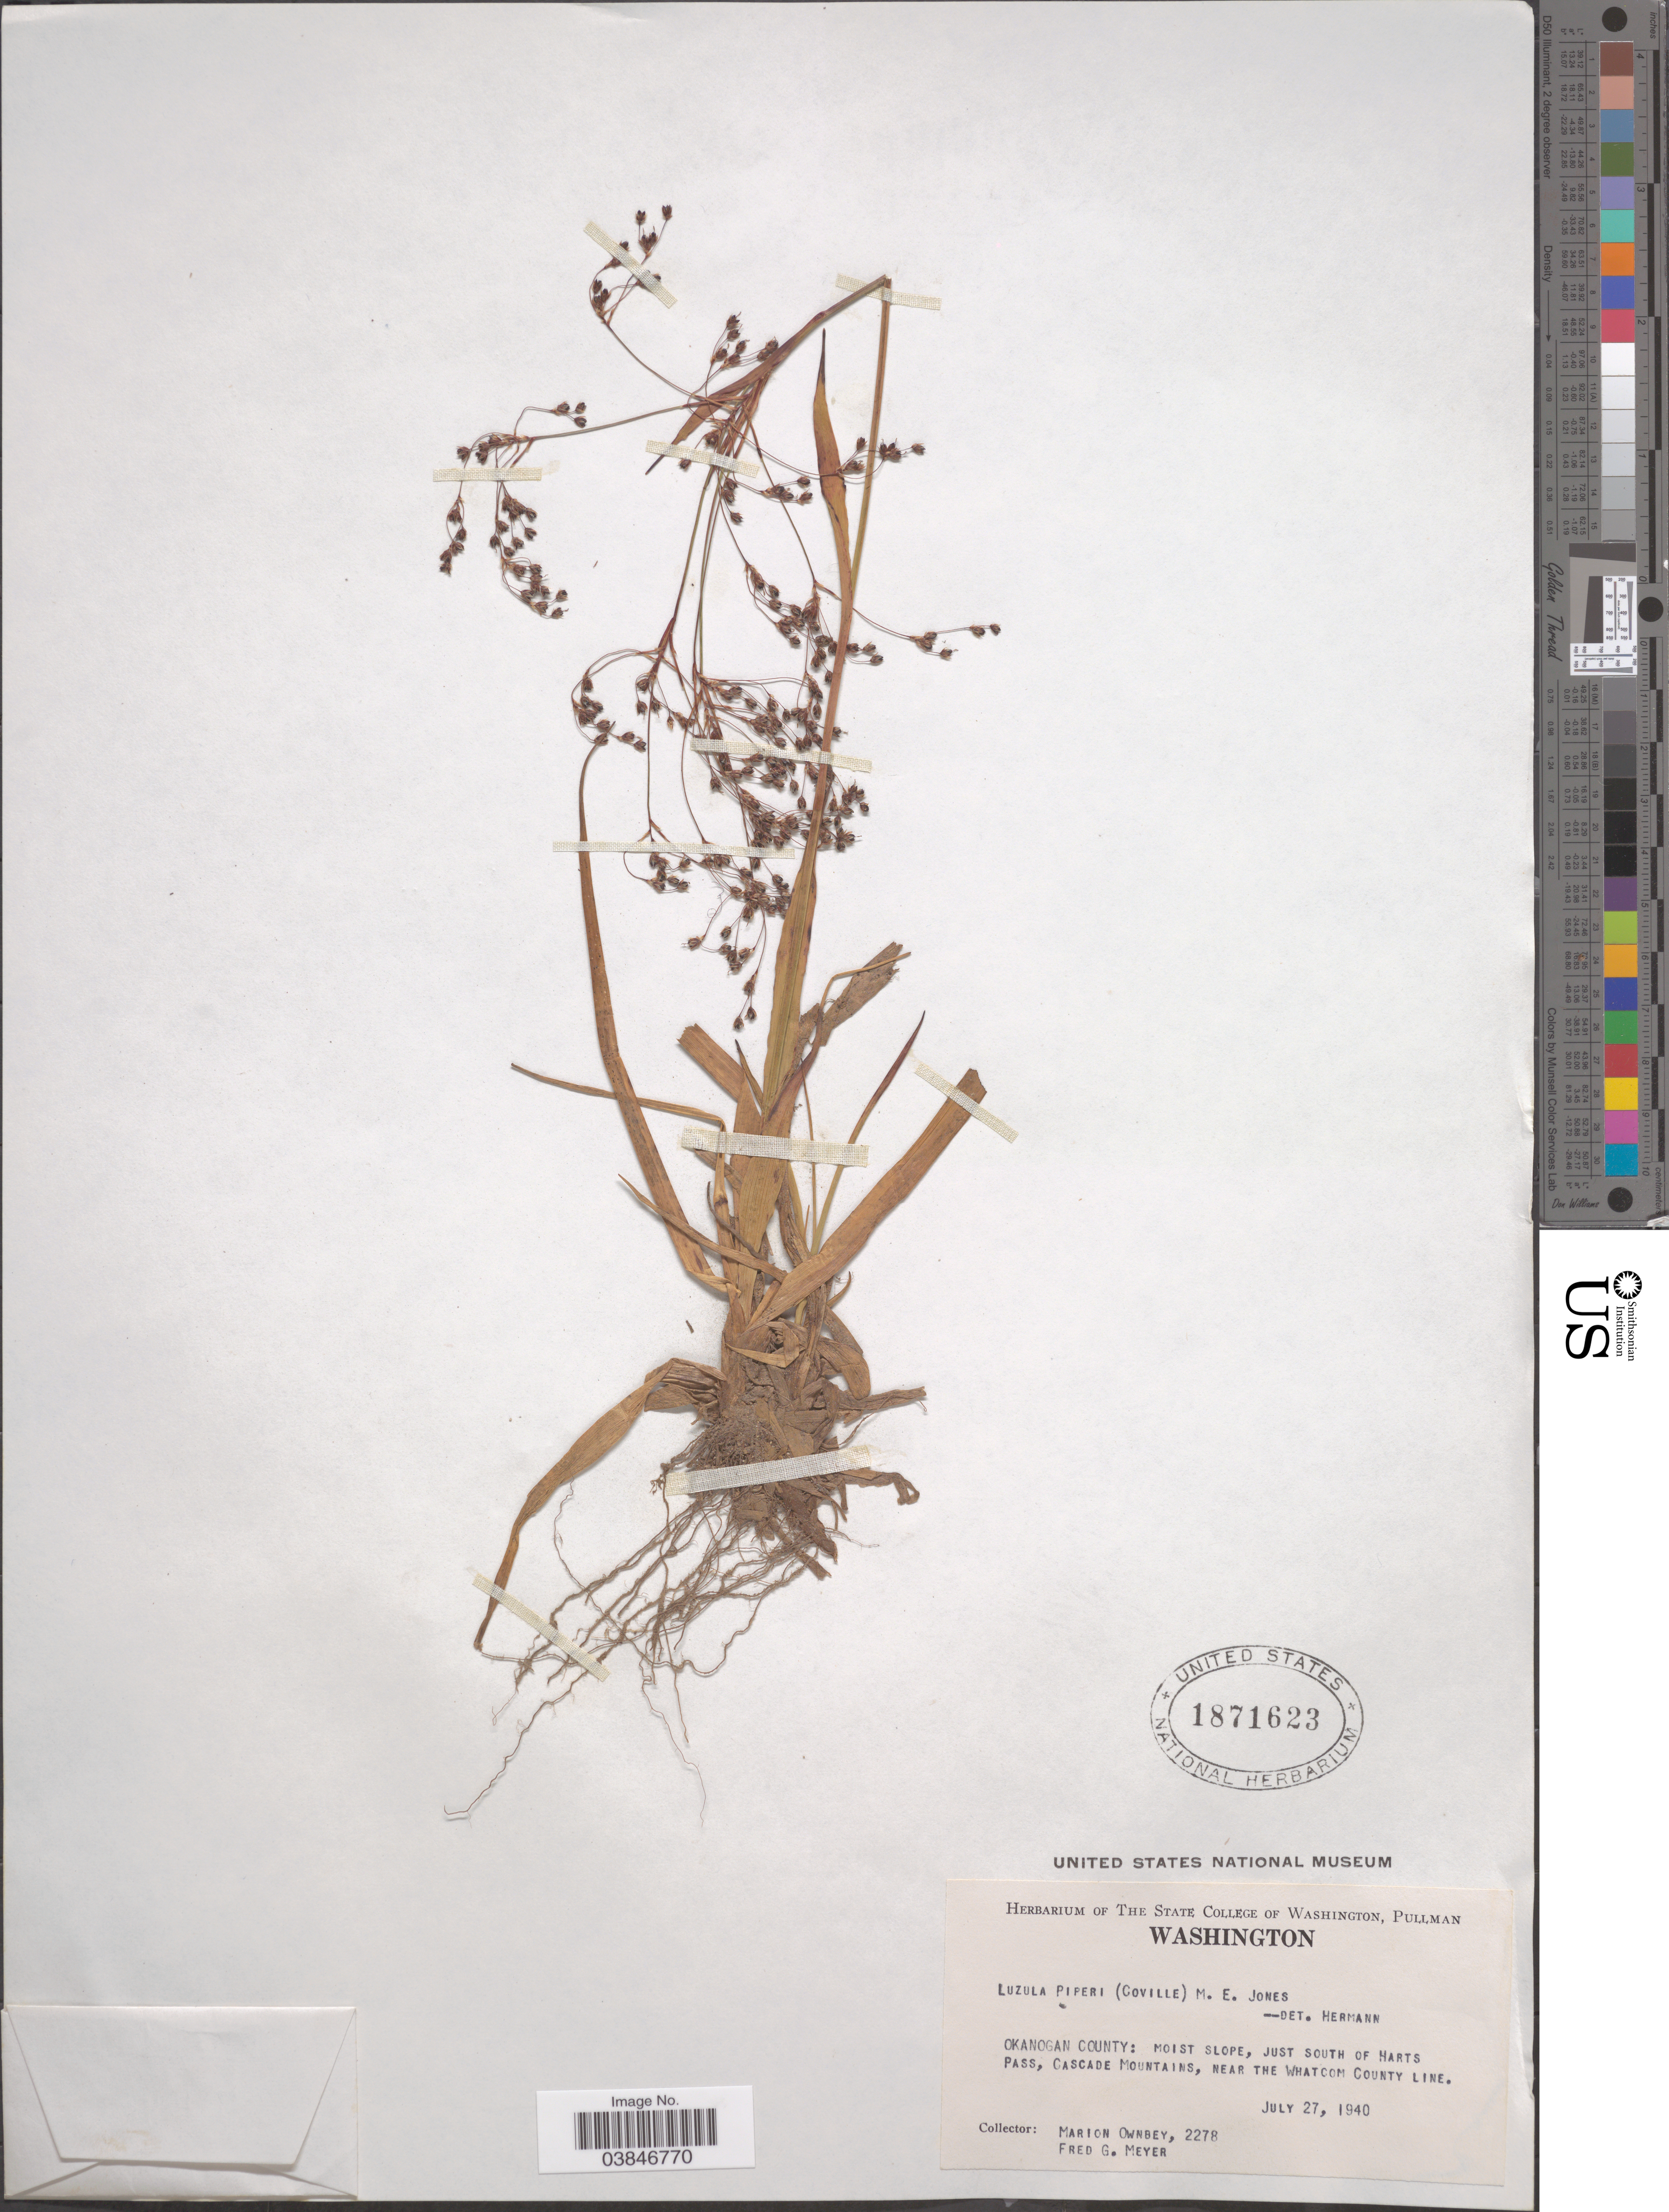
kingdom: Plantae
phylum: Tracheophyta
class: Liliopsida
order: Poales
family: Juncaceae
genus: Luzula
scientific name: Luzula piperi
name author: (Coville) M.E. Jones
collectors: M. Ownbey & F. Meyer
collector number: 2278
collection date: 1940-07-27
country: United States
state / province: Washington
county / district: Okanogan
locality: Okanogan County: just south of Harts Pass, Cascade Mountains, near the Whatcom County Line.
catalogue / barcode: US 1871623